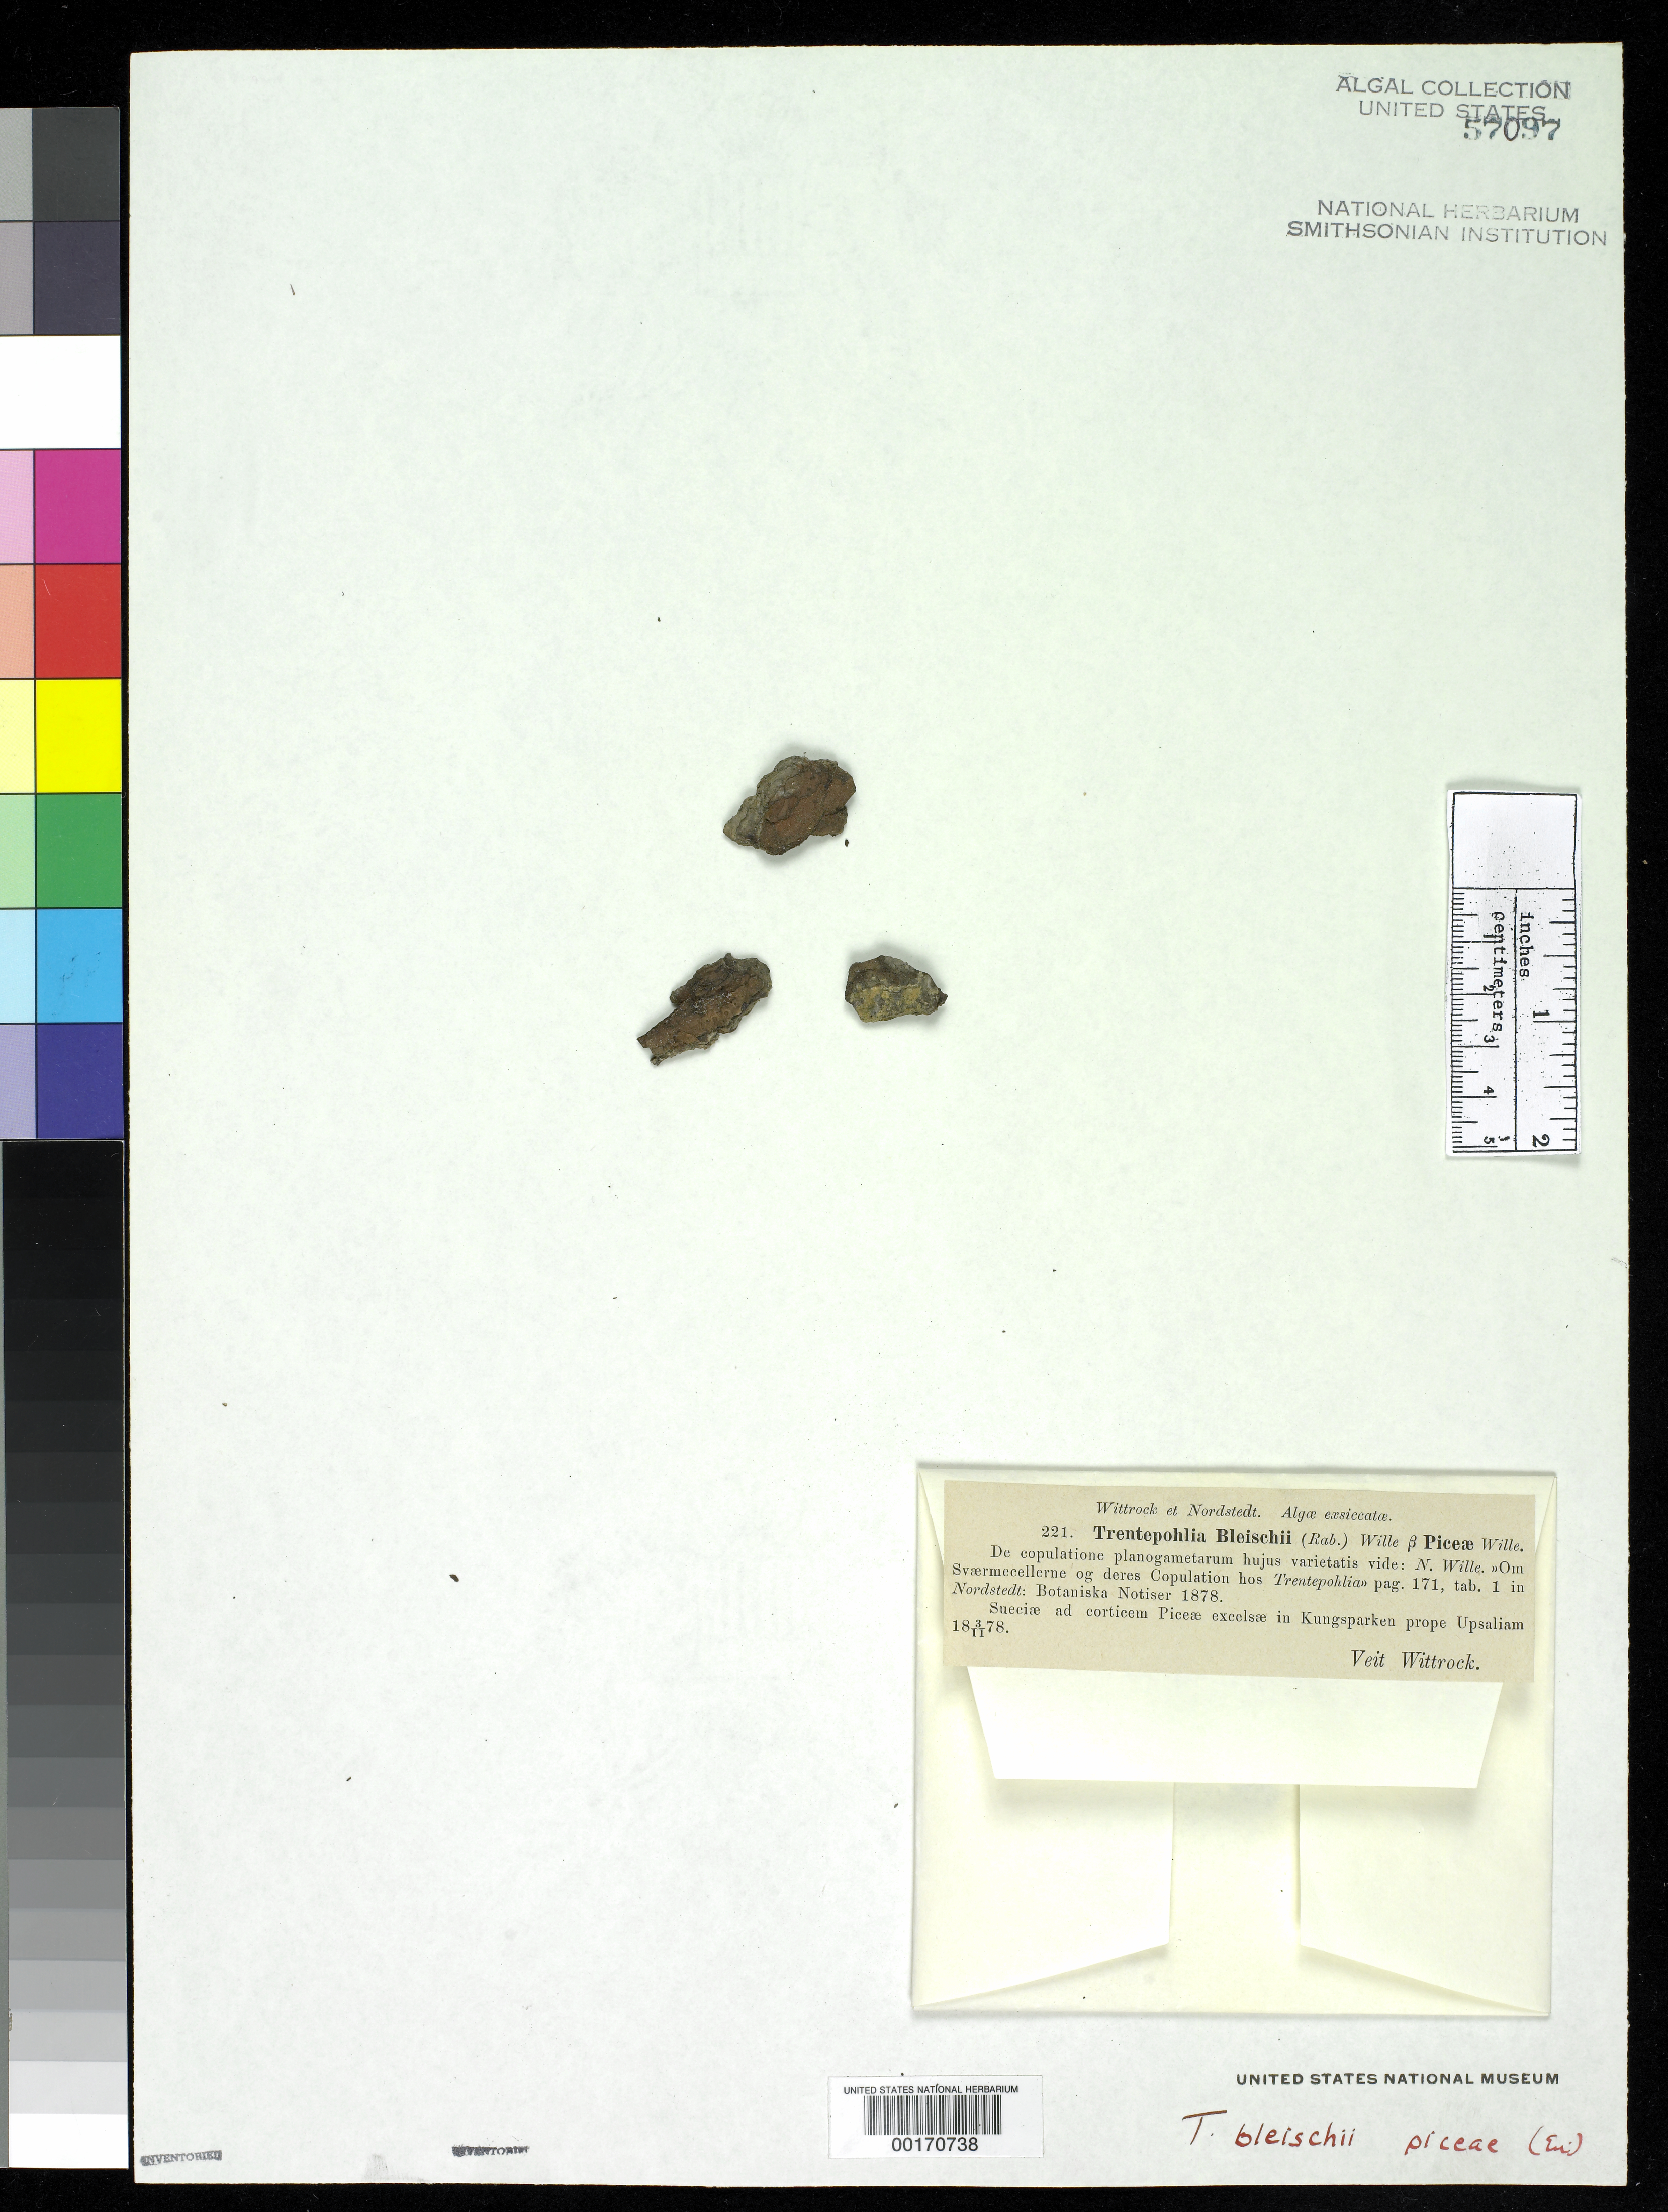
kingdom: Plantae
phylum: Chlorophyta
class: Ulvophyceae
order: Trentepohliales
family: Trentepohliaceae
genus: Trentepohlia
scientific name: Trentepohlia bleischii var. piceae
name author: N.Wille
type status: Isotype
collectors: V. B. Wittrock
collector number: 221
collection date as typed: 03 Nov 1878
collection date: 1878-11-03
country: Sweden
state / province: Uppsala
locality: Kungsparken, near Uppsala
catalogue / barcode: US 57097